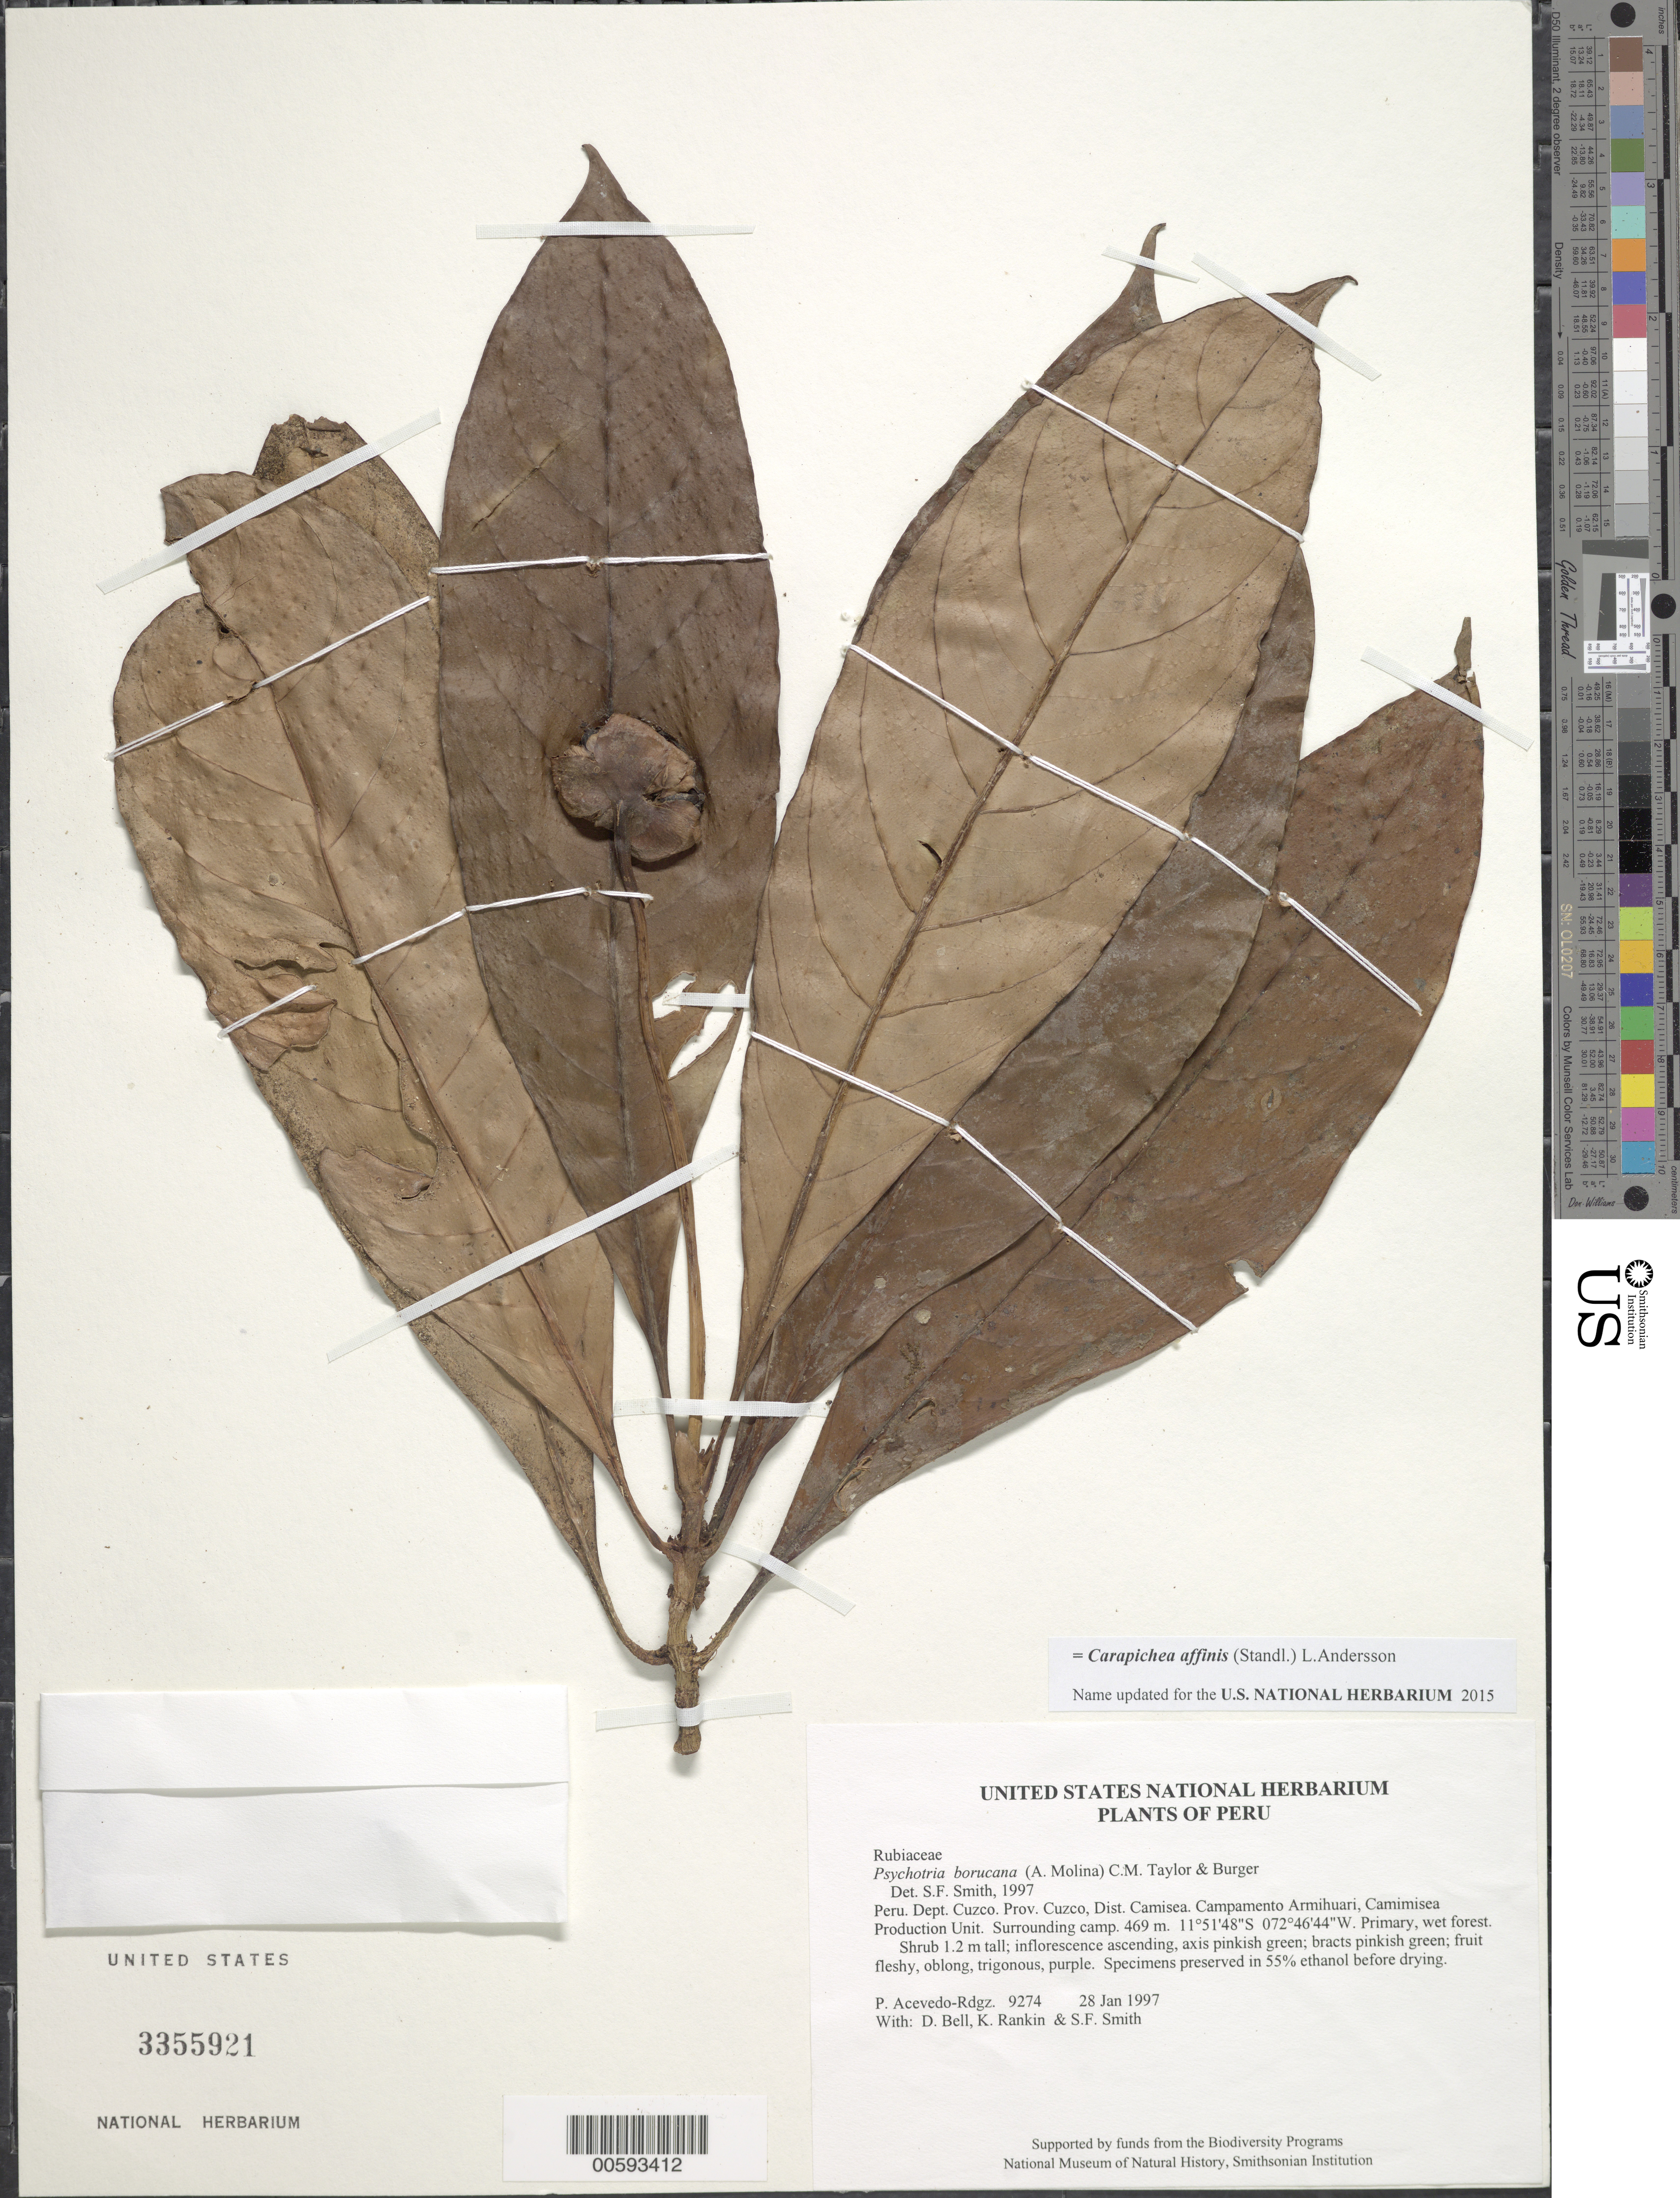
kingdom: Plantae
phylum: Tracheophyta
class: Magnoliopsida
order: Gentianales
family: Rubiaceae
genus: Psychotria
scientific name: Psychotria borucana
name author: (Ant. Molina) C.M. Taylor & W.C. Burger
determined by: Smith, Stephen F., (US), NMNH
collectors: P. Acevedo-Rodr., D. A. Bell, K. B. Rankin & S.F. Smith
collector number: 9274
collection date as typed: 28 Jan 1997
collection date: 1997-01-28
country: Peru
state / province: Cusco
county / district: Cusco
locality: Districto Camisea, Campamento Armihuari, Camimisea Production Unit. Surrounding camp.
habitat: Primary, wet forest.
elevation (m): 469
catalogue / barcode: US 3355921